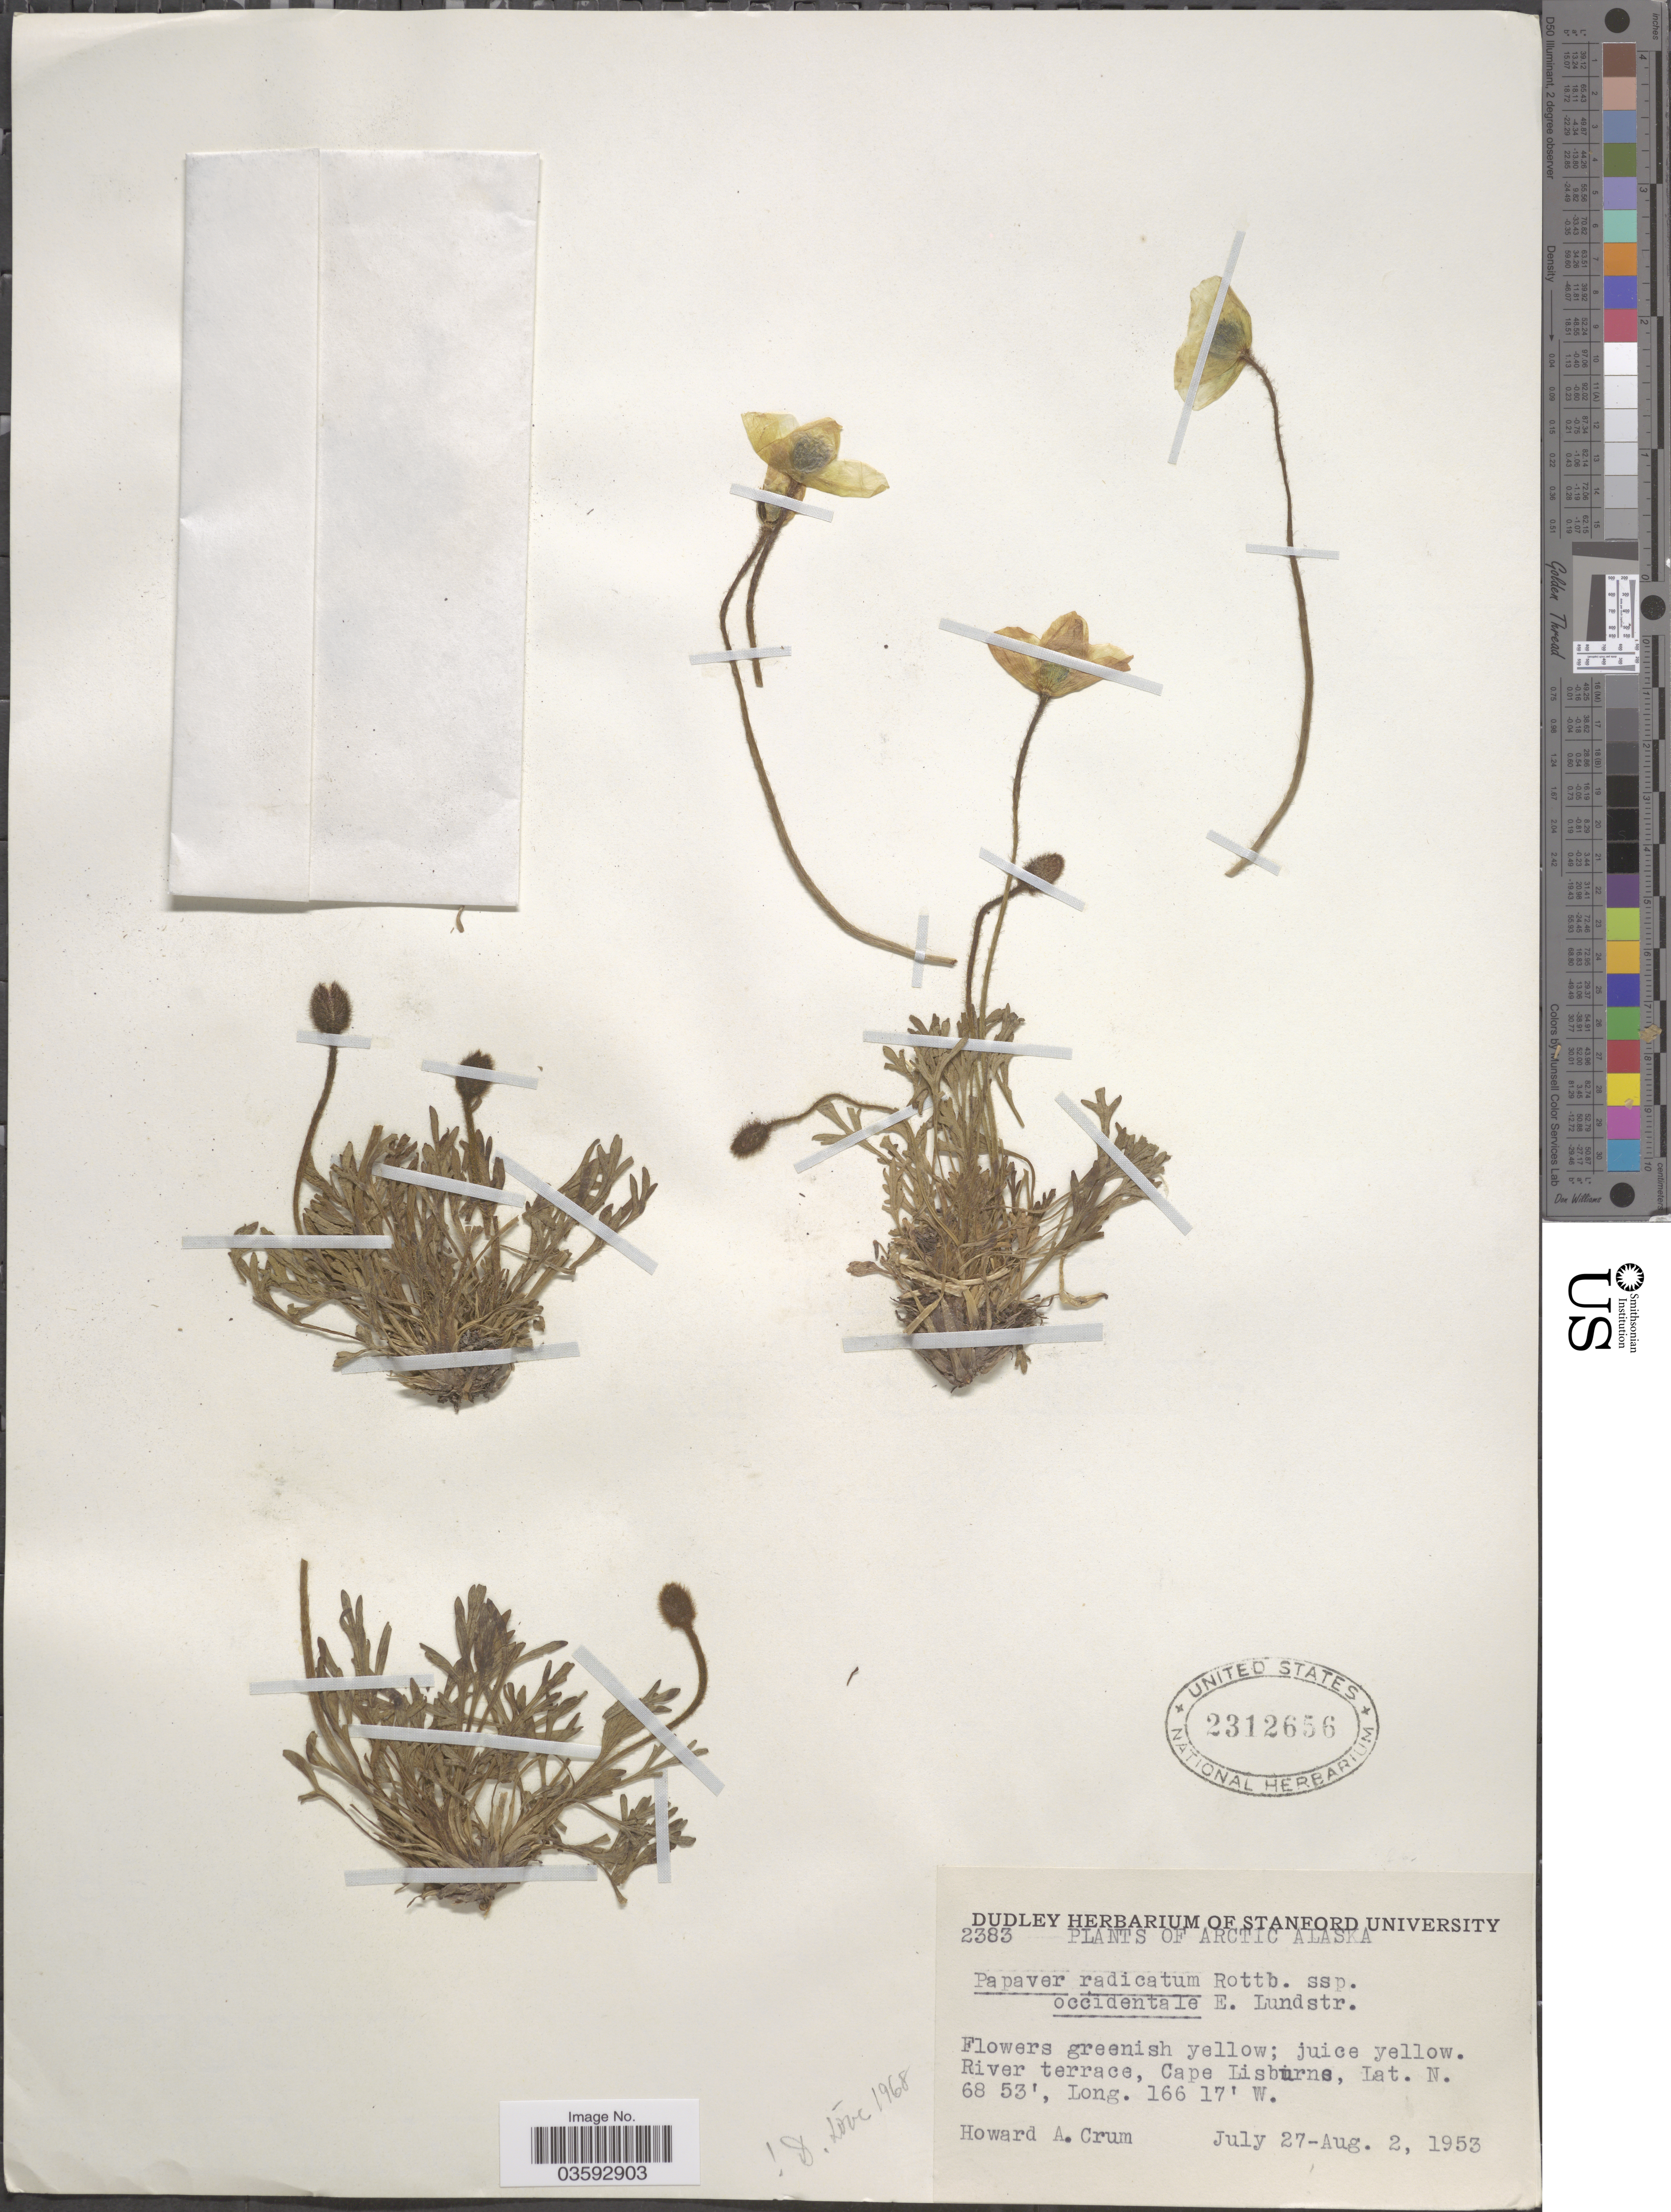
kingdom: Plantae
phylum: Tracheophyta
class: Magnoliopsida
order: Ranunculales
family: Papaveraceae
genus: Papaver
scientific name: Papaver radicatum subsp. occidentale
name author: Lundstr.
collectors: H. A. Crum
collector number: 2383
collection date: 1953-07-27/1953-08-02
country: United States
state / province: Alaska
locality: Arctic Alaska. River terrace, Cape Lisburne.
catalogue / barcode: US 2312656